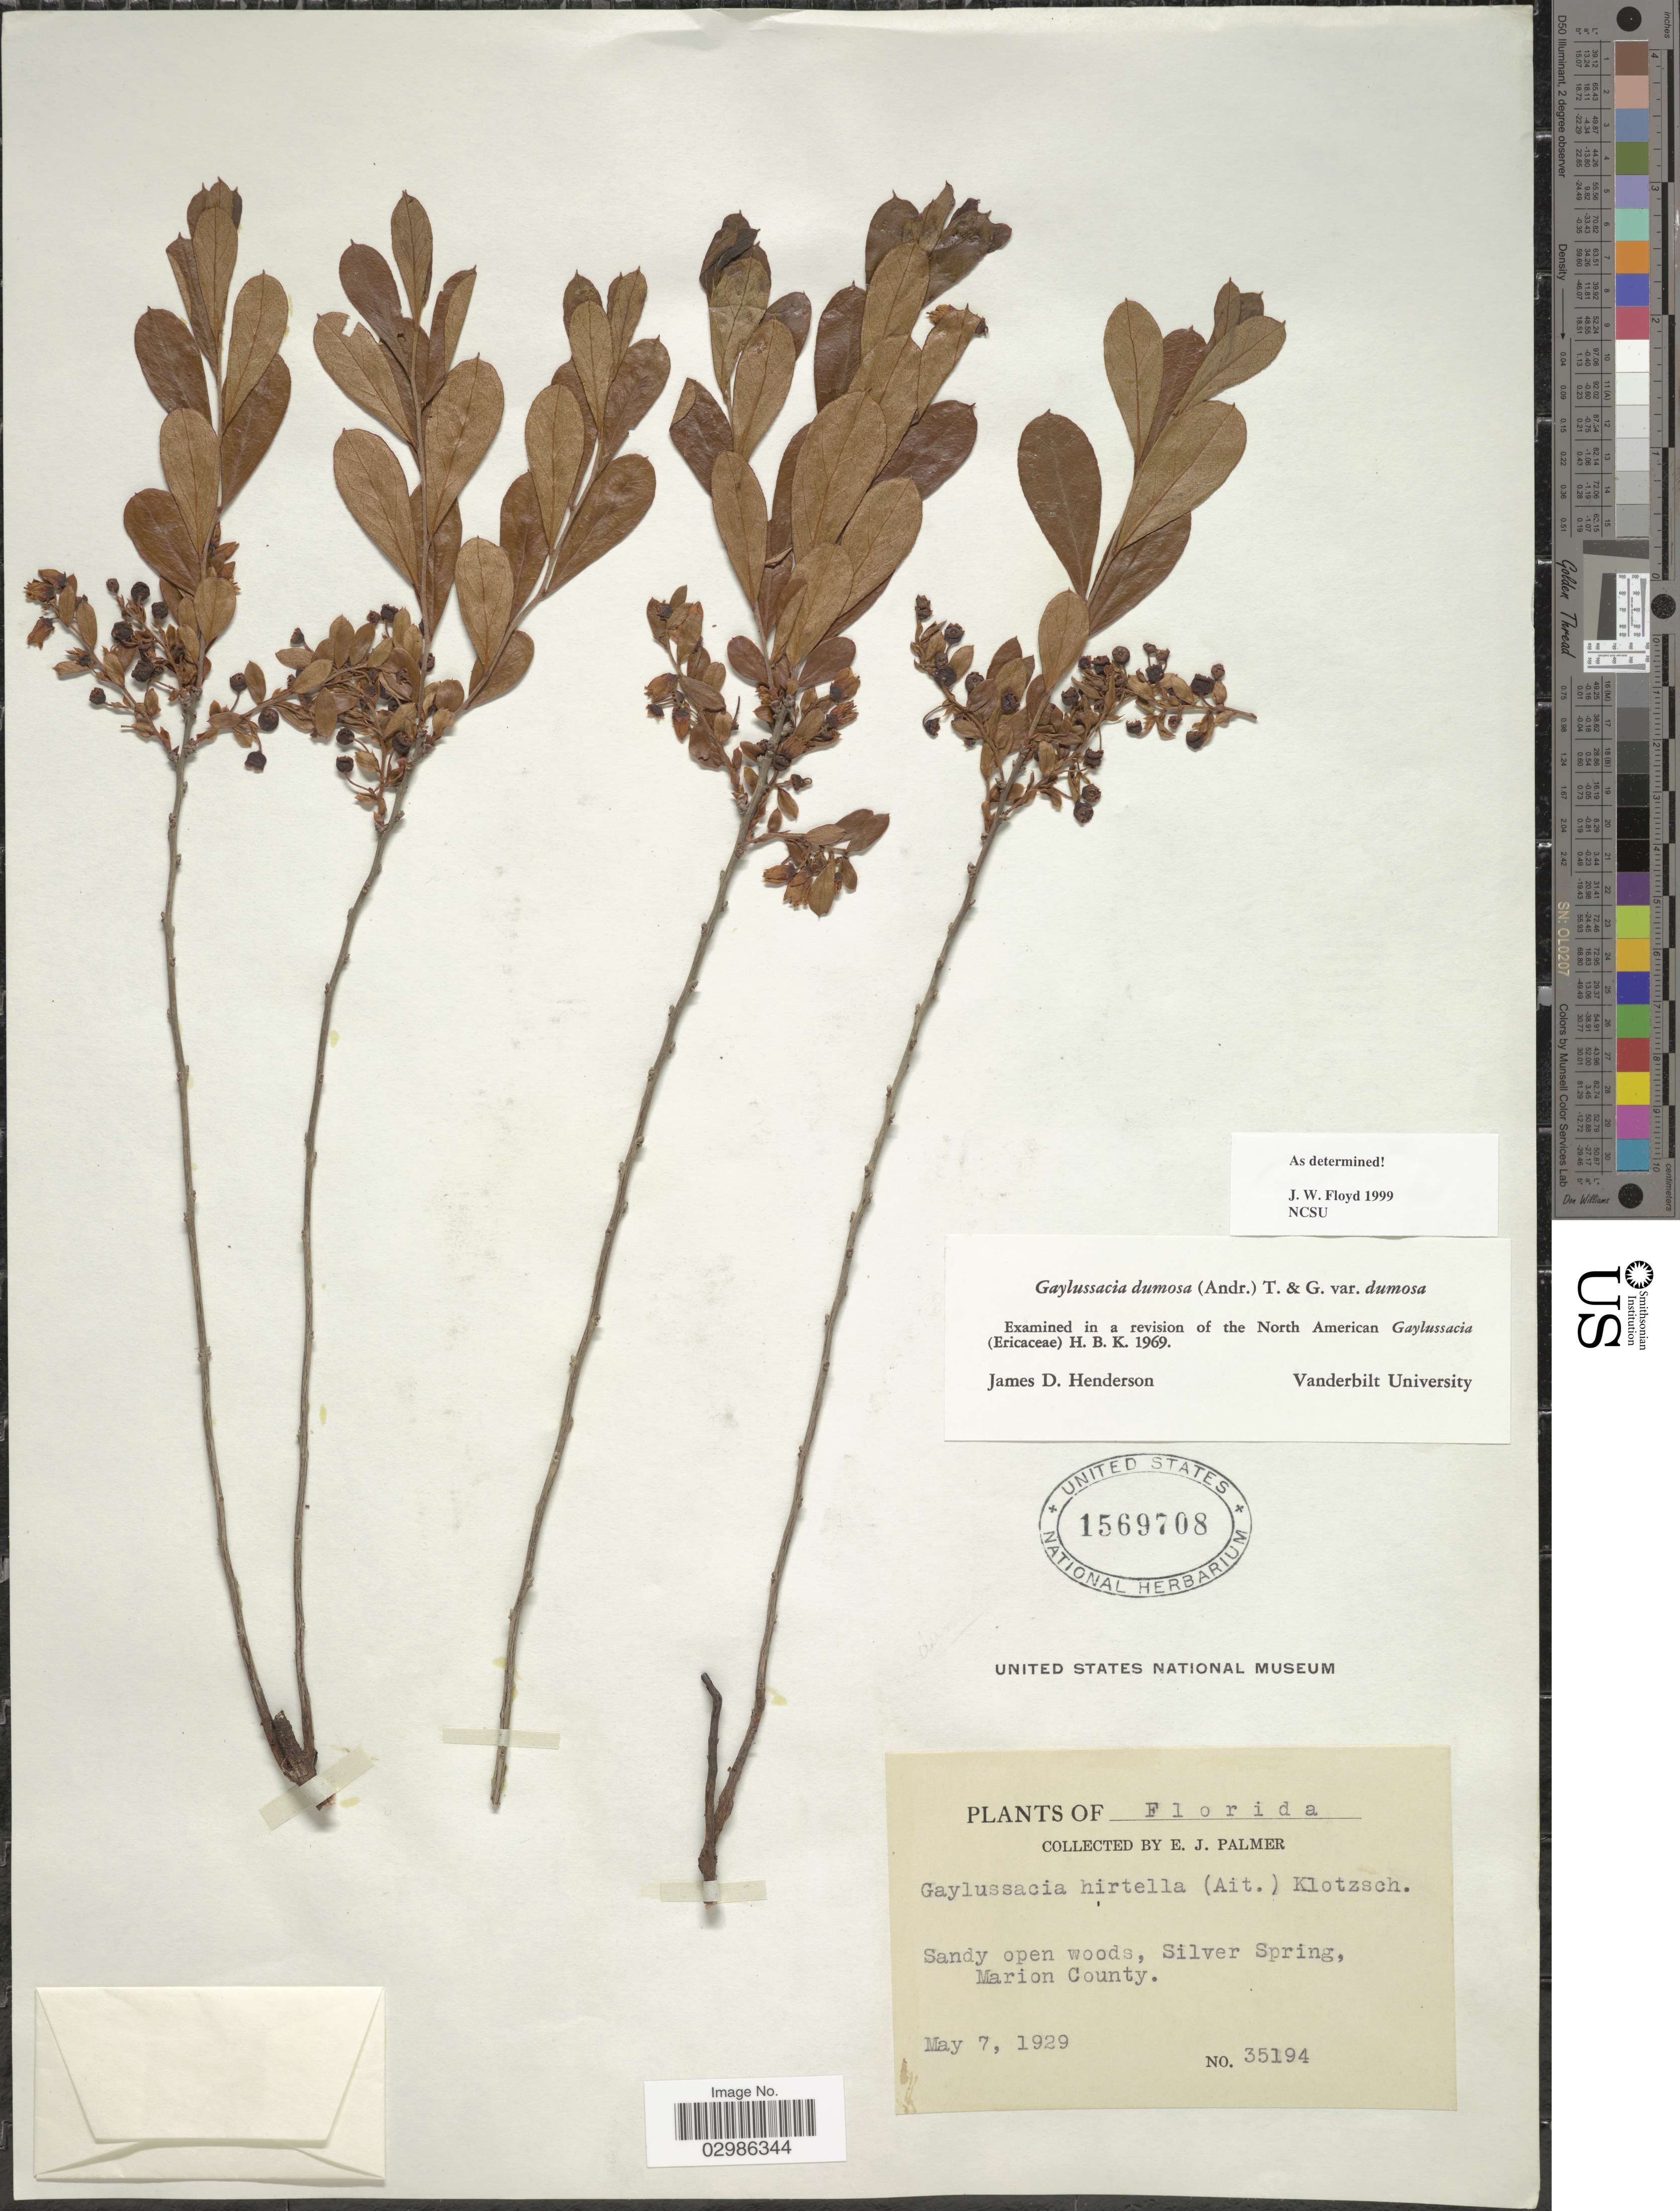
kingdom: Plantae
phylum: Tracheophyta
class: Magnoliopsida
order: Ericales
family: Ericaceae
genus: Gaylussacia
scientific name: Gaylussacia dumosa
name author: (Andrews) Torr. & A. Gray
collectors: E. J. Palmer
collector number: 35194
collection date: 1929-05-07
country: United States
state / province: Florida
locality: Silver Srping, Marion County.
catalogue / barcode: US 1569708